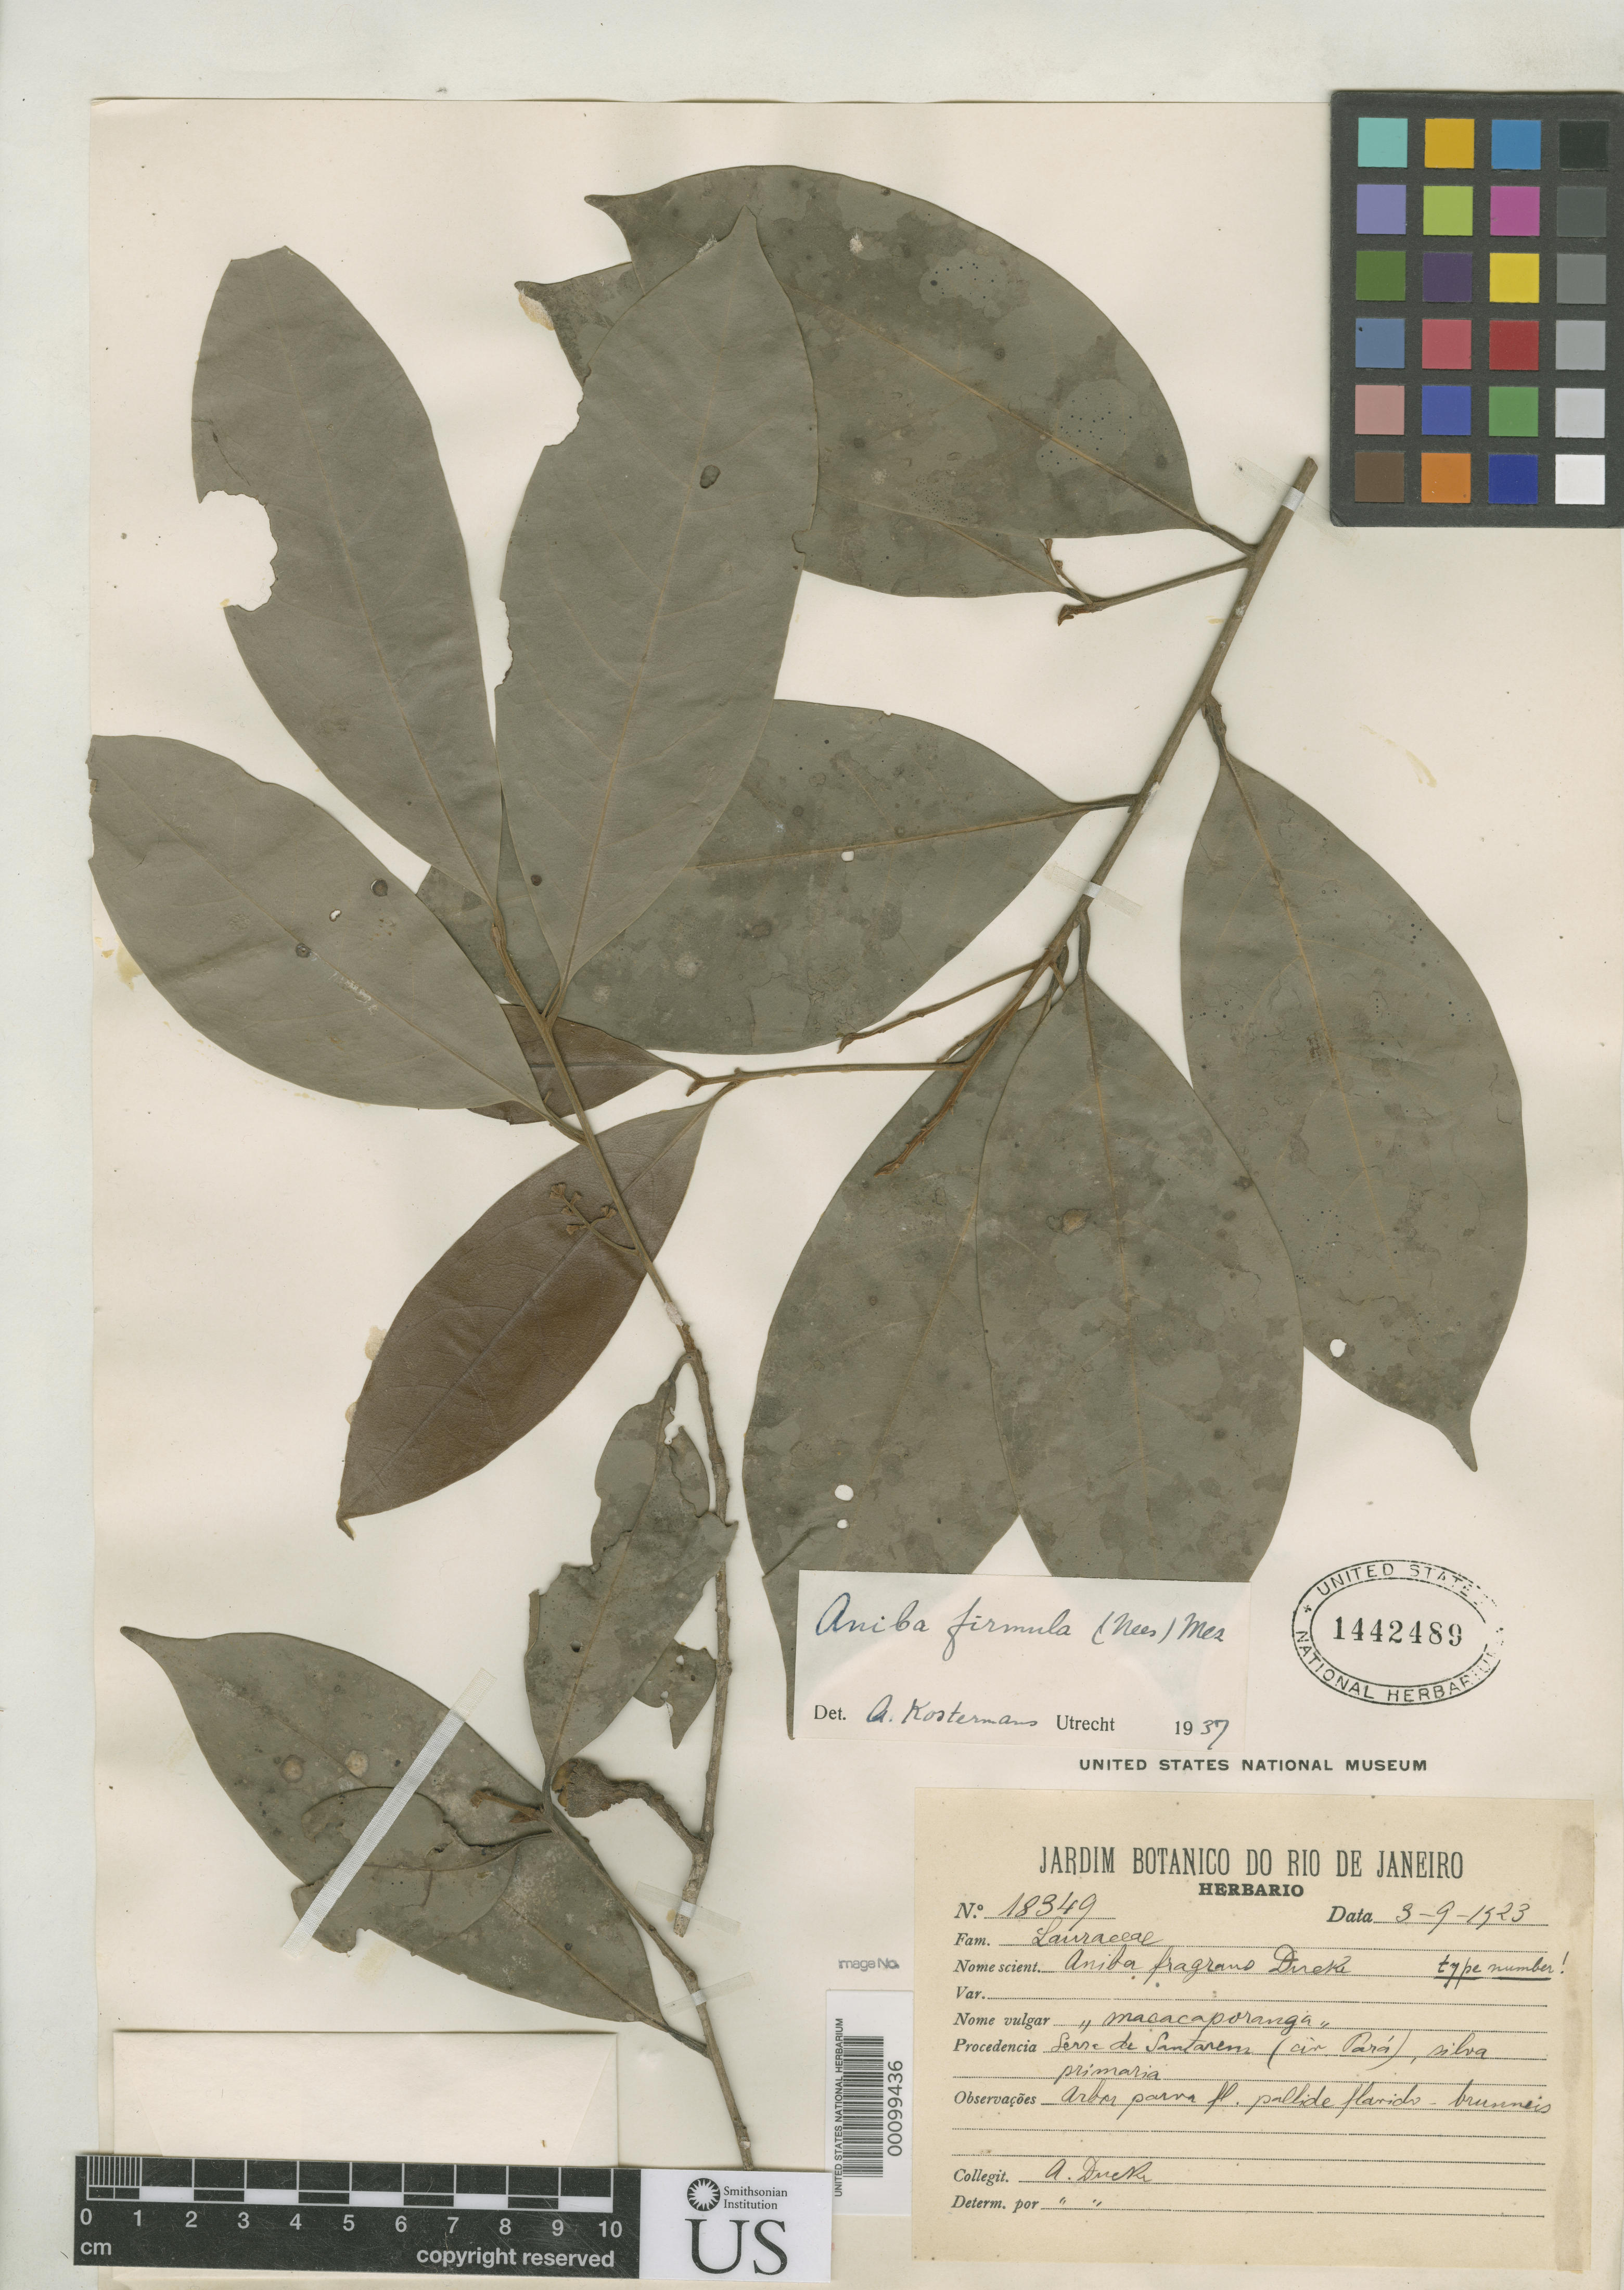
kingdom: Plantae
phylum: Tracheophyta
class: Magnoliopsida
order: Laurales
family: Lauraceae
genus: Aniba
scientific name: Aniba fragrans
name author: Ducke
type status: Isotype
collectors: A. Ducke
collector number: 18349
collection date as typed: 03 Sep 1923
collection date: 1923-09-03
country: Brazil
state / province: Pará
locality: Serra de Santarem.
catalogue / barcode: US 1442489